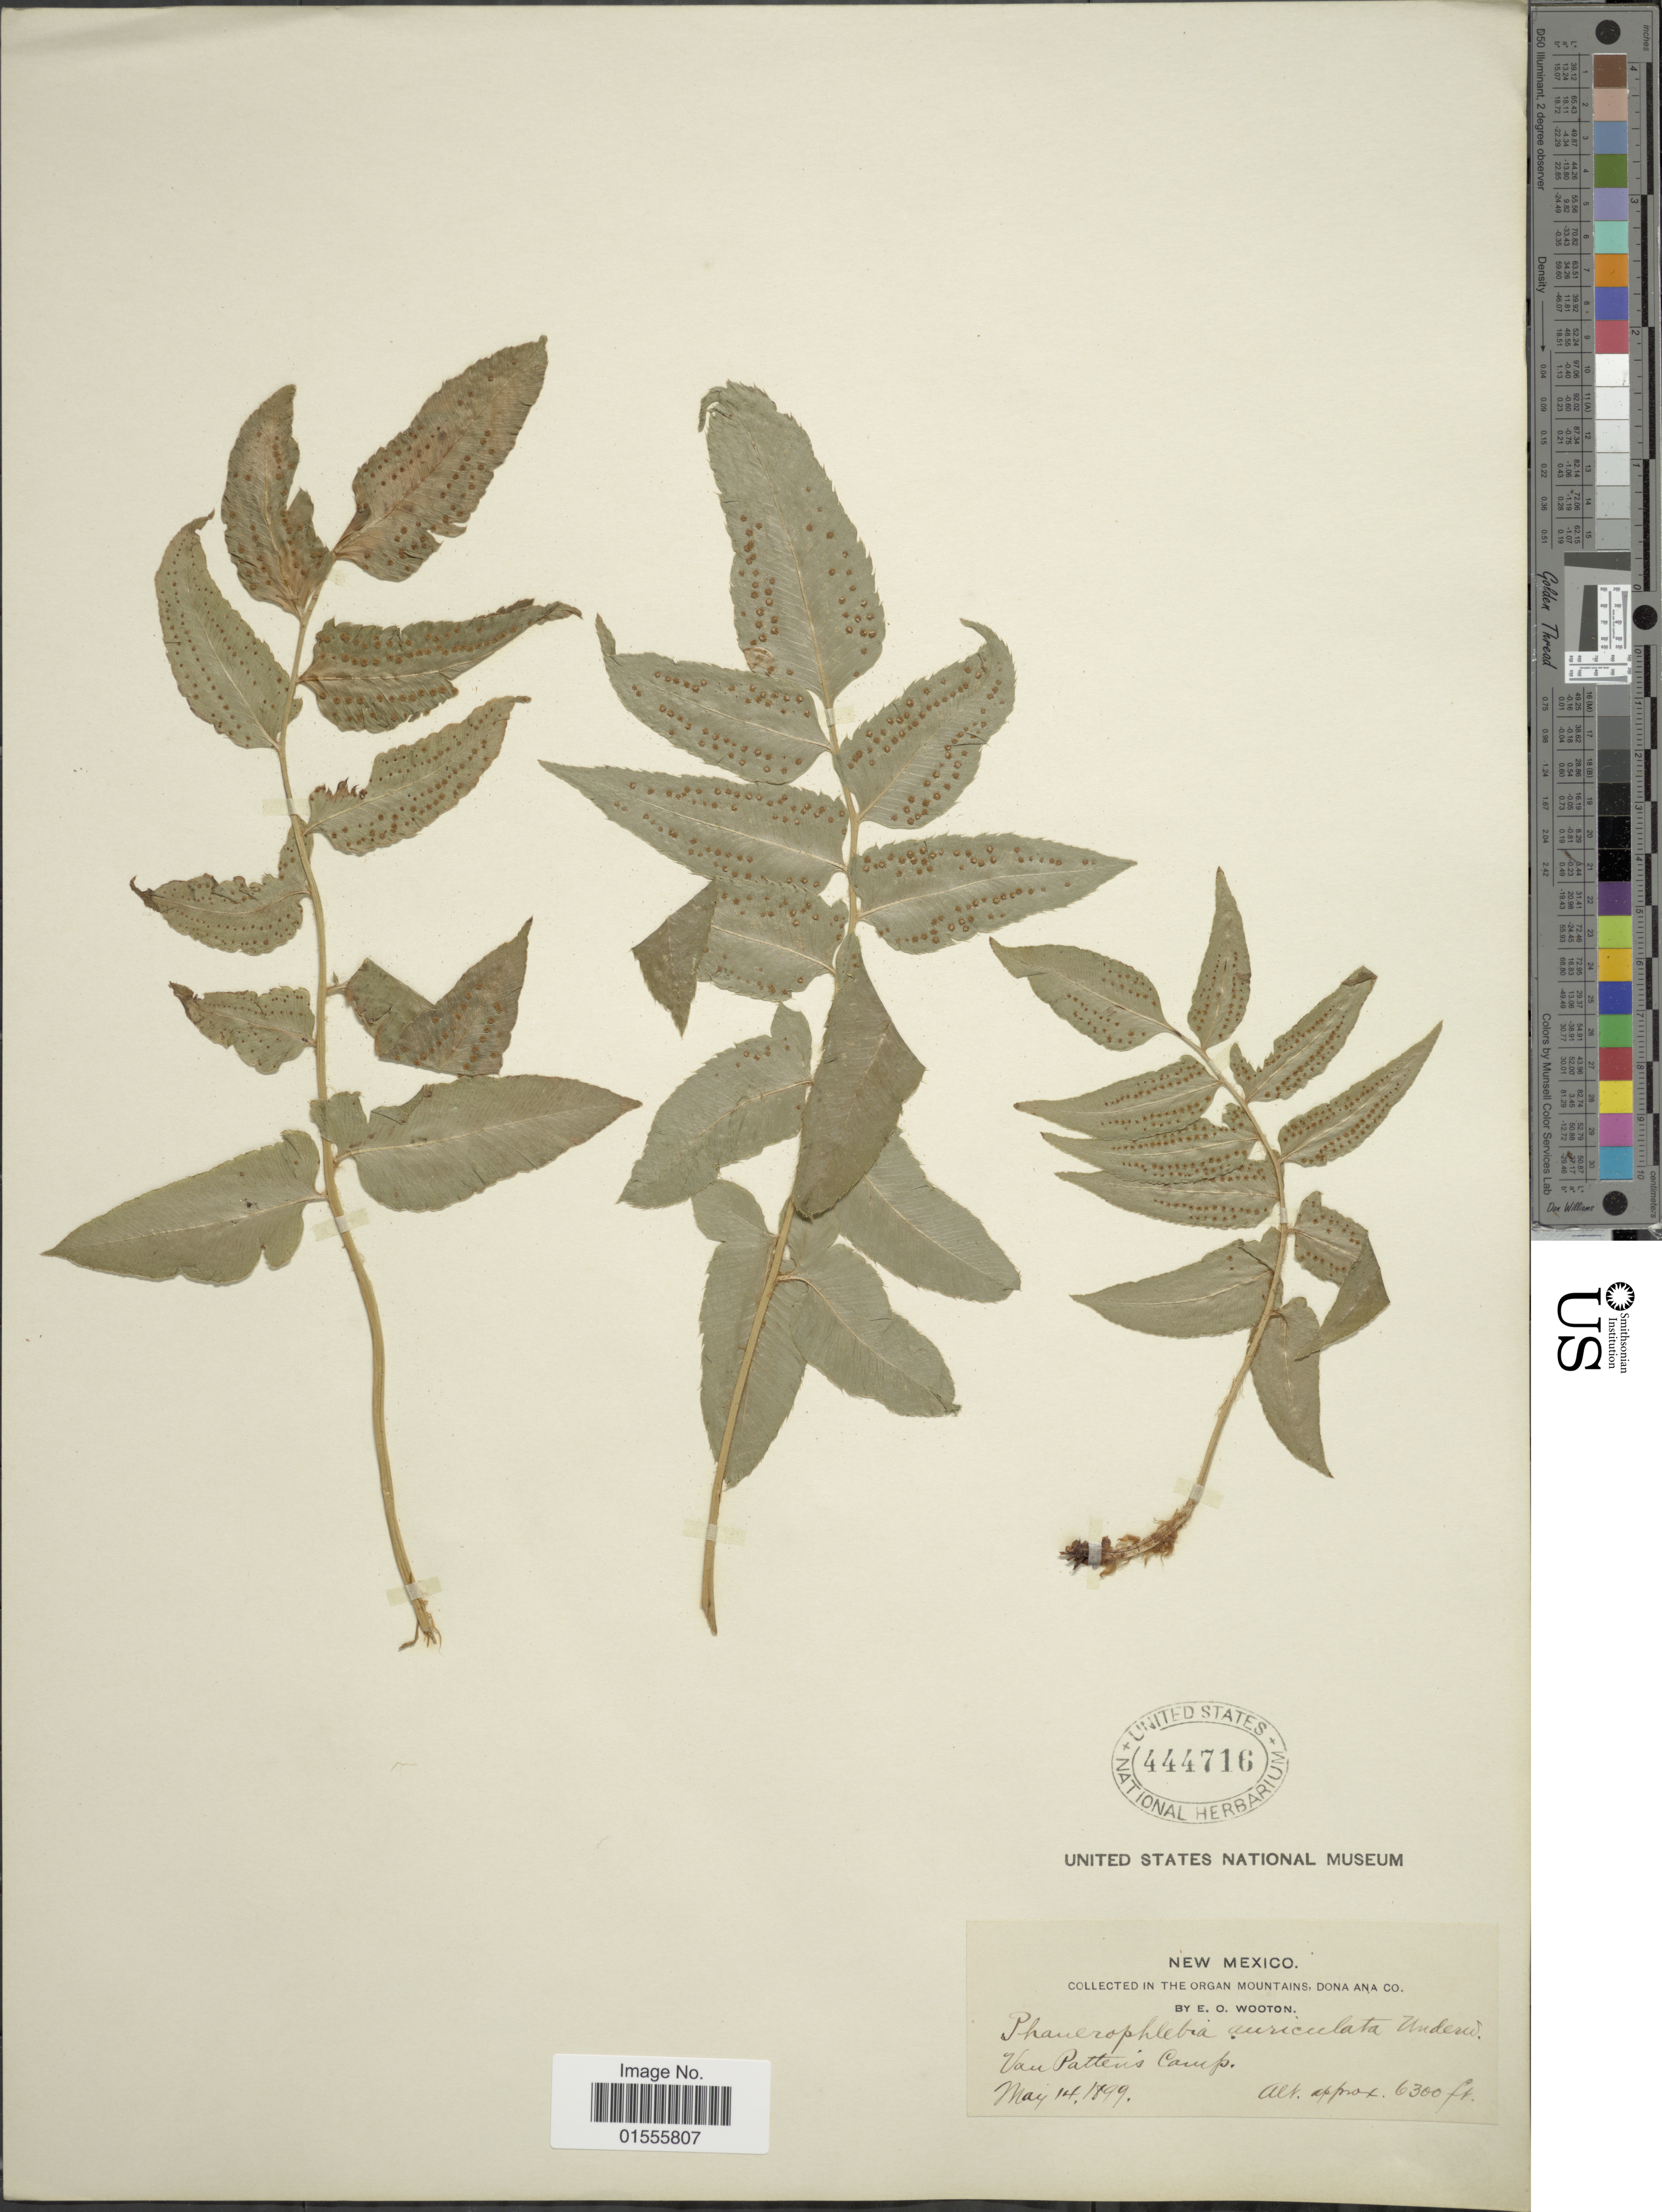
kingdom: Plantae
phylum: Tracheophyta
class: Polypodiopsida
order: Polypodiales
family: Dryopteridaceae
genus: Phanerophlebia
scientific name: Phanerophlebia auriculata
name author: Underw.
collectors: E. O. Wooton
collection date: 1899-05-14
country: United States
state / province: New Mexico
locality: In the Organ Mountains, Dona Ana Co, Van Pattens Camp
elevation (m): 1920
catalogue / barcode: US 444716